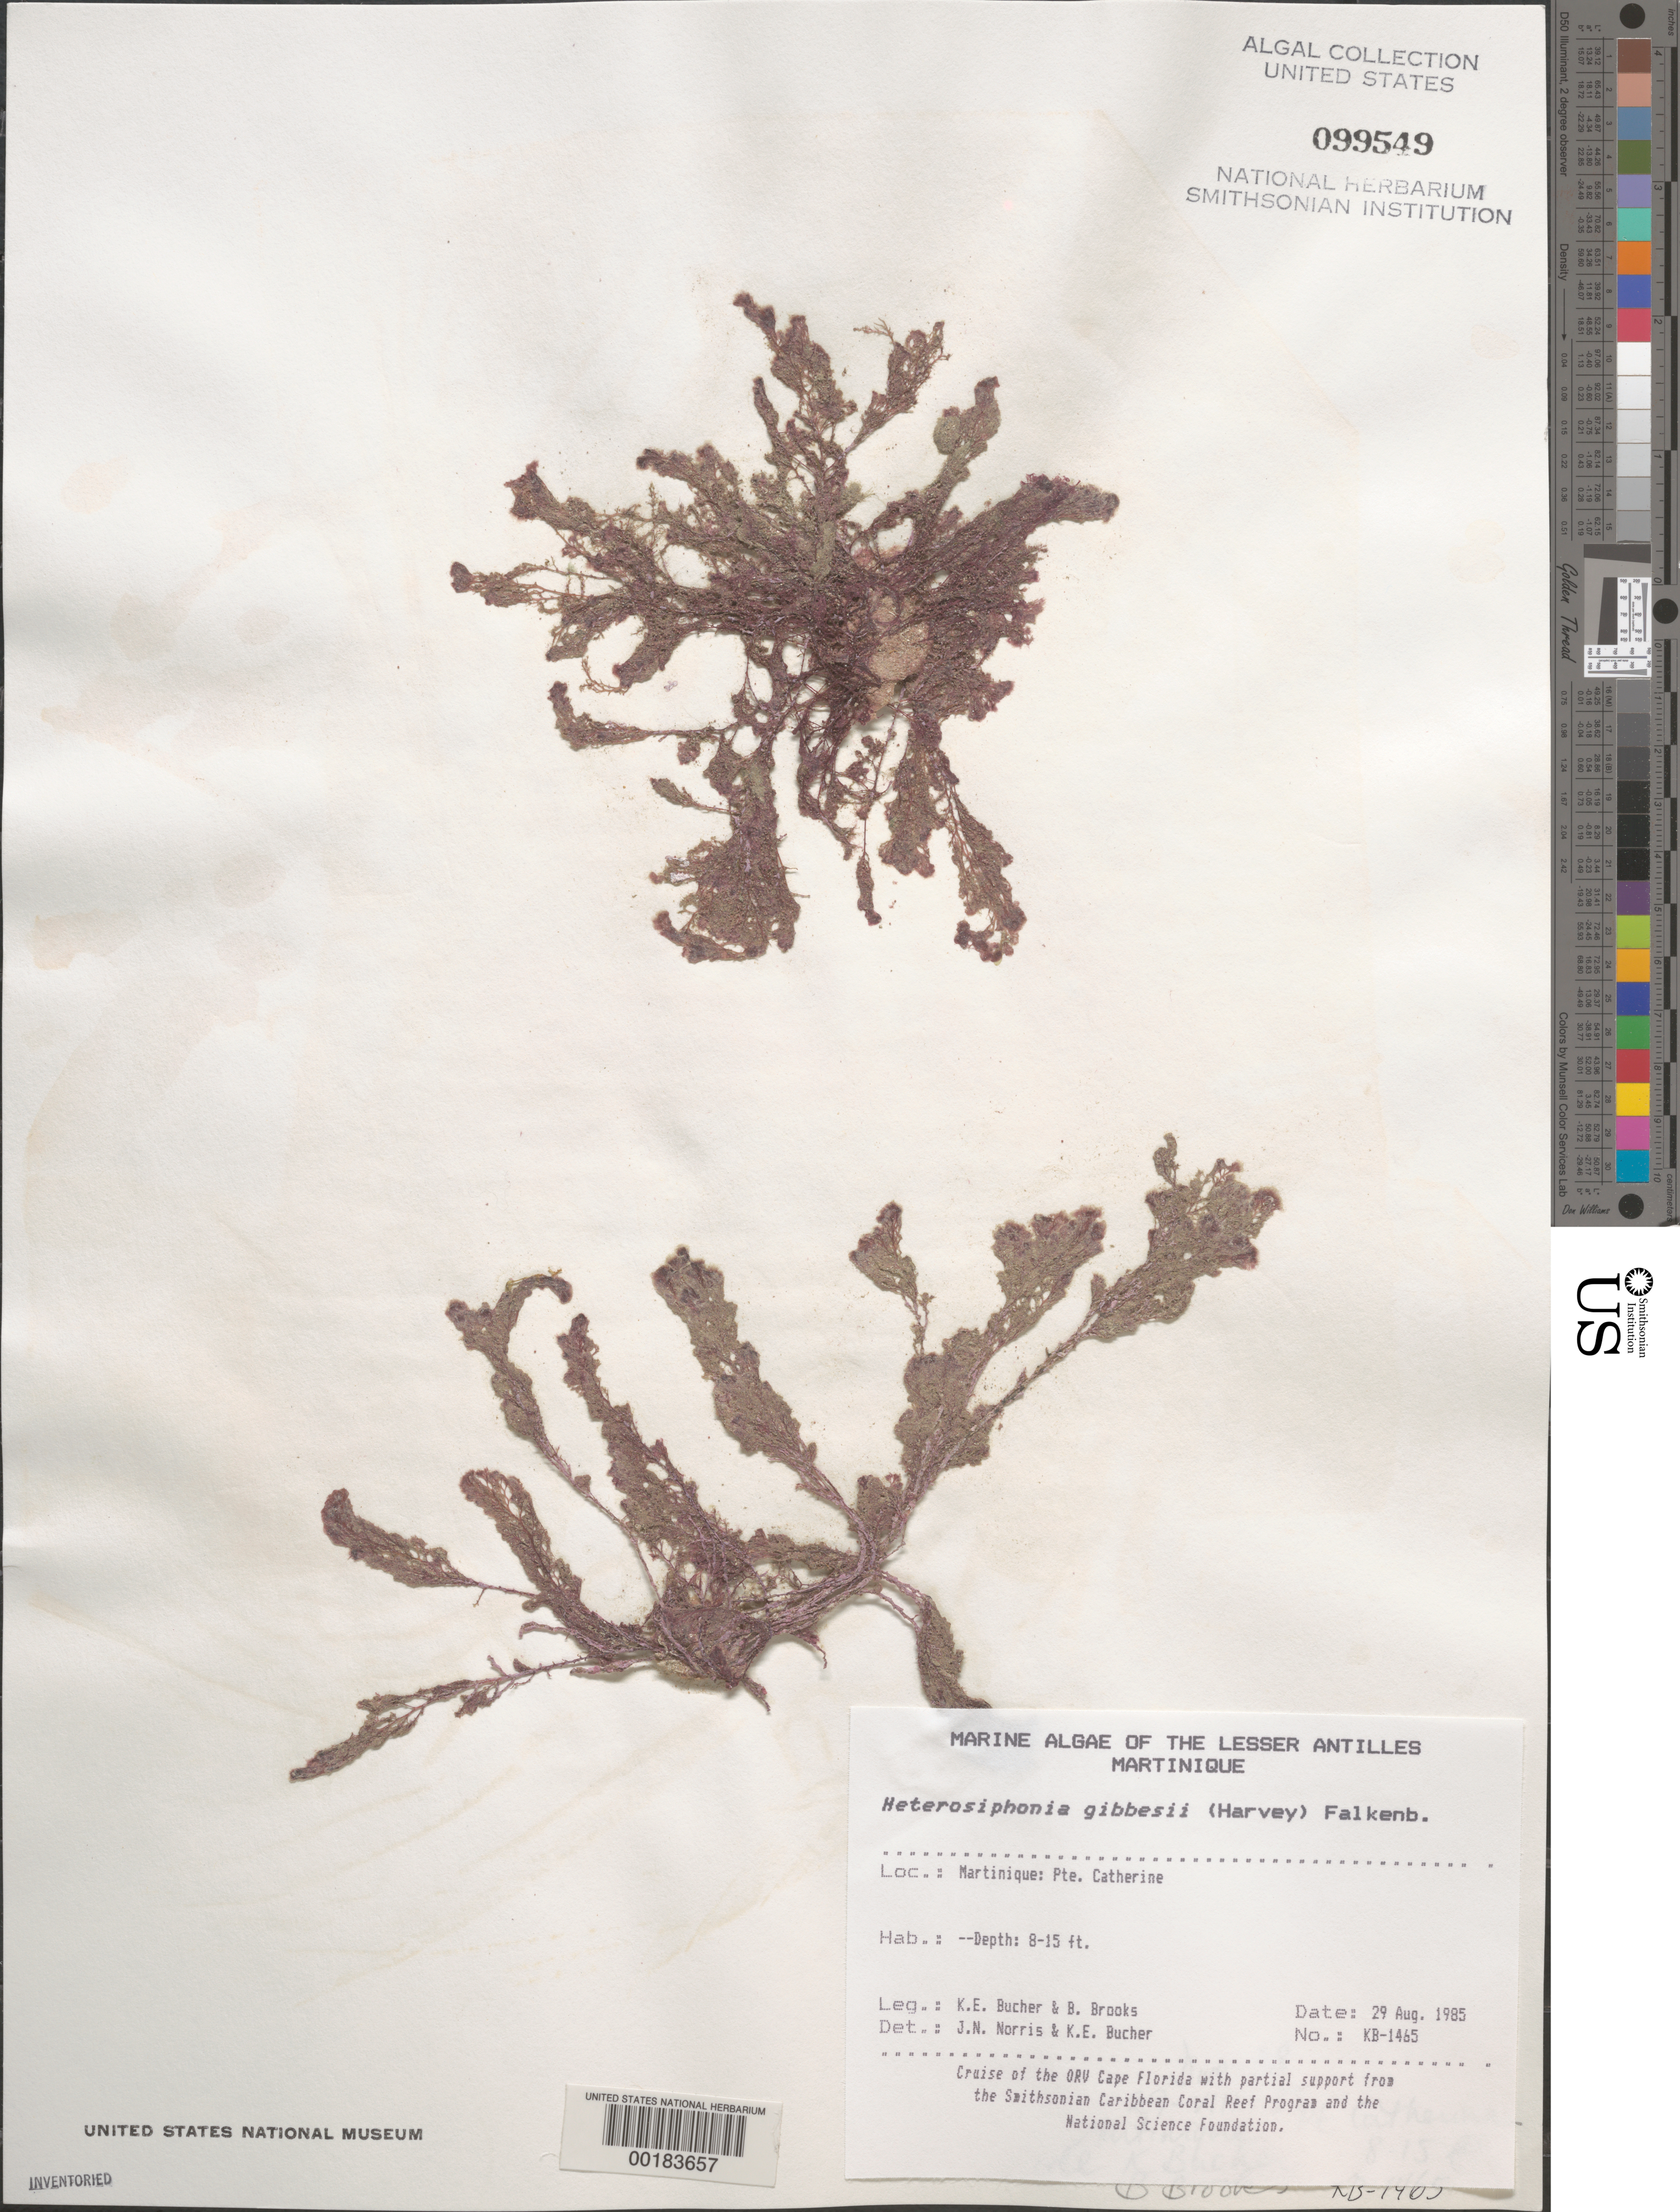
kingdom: Plantae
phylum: Rhodophyta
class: Florideophyceae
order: Ceramiales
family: Dasyaceae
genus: Heterosiphonia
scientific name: Heterosiphonia gibbesii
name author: (Harv.)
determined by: Norris, J. N.; Bucher, K. E.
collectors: K. E. Bucher & B. Brooks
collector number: Kb-1465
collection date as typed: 29 Aug 1985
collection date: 1985-08-29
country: Martinique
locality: Pointe Catherine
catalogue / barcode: US 99549